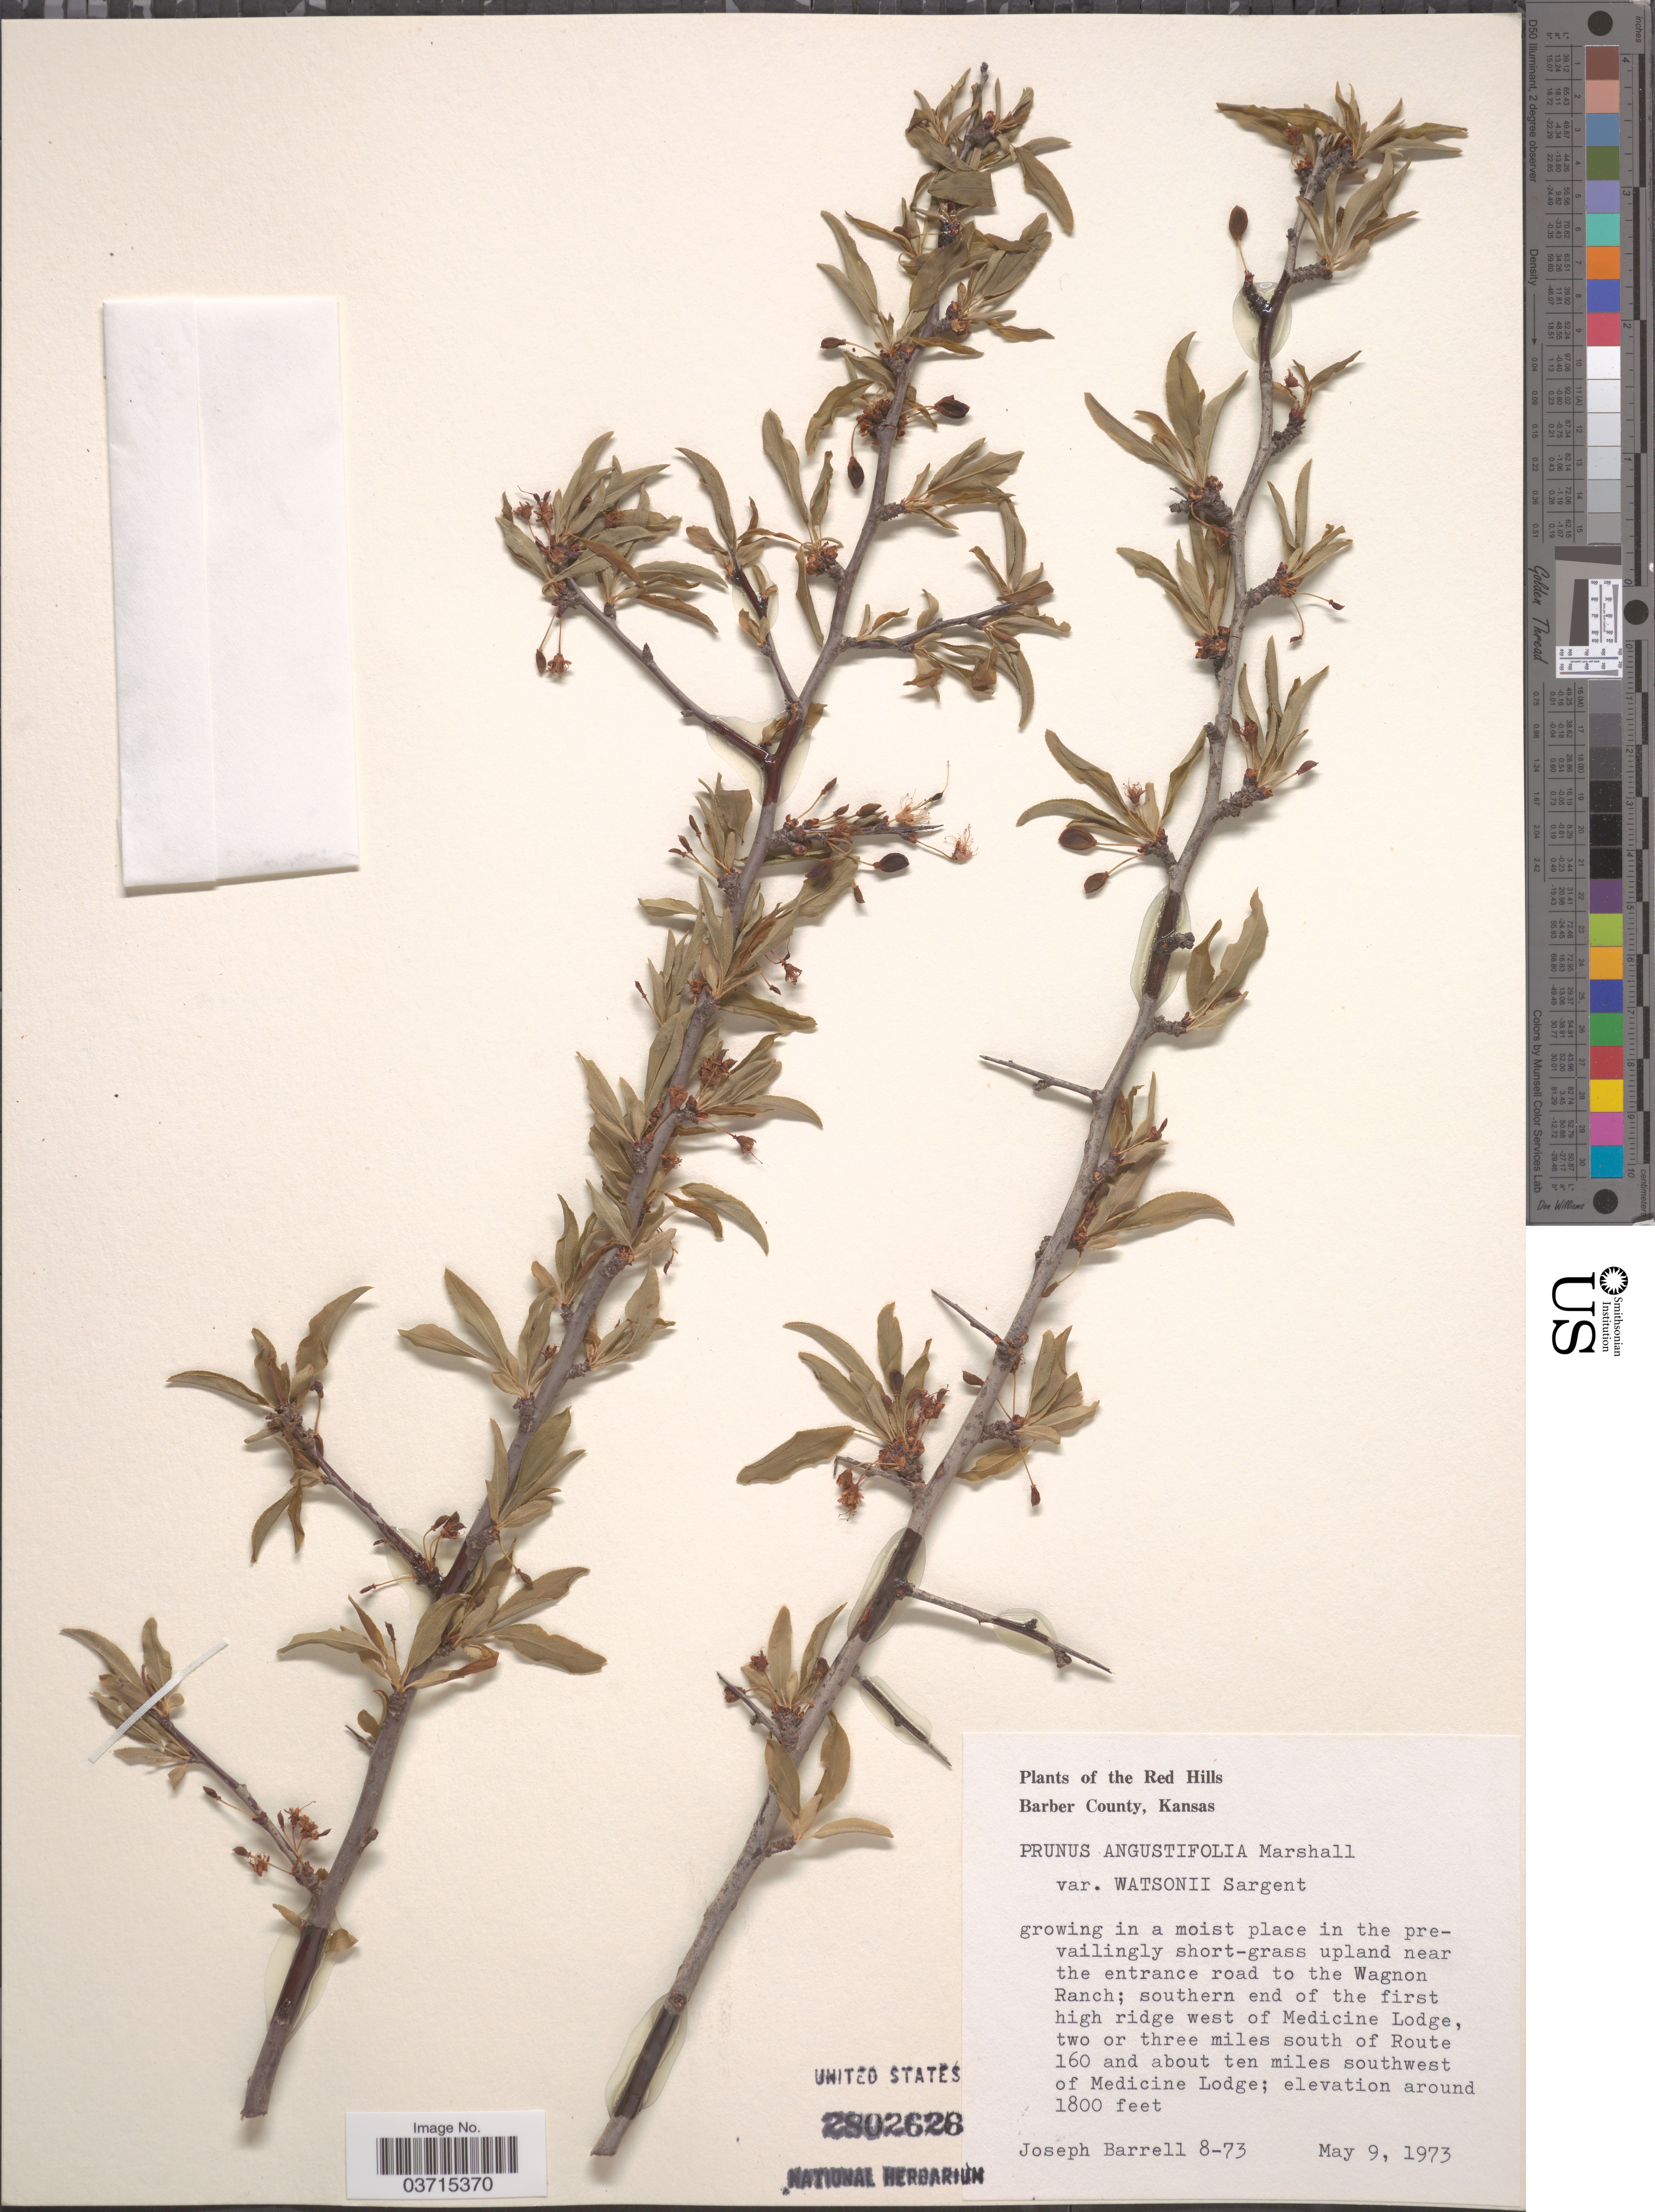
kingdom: Plantae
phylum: Tracheophyta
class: Magnoliopsida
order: Rosales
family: Rosaceae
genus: Prunus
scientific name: Prunus angustifolia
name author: Marshall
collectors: J. Barrell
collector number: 8-73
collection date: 1973-05-09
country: United States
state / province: Kansas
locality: The Red Hills, Barber County. Near the entrance road to the Wagnon Ranch; southern end of the first high ridge west of Medicine Lodge, two or three miles south of Route 160 and about ten miles southwest of Medicine Lodge.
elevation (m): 549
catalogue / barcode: US 2802626